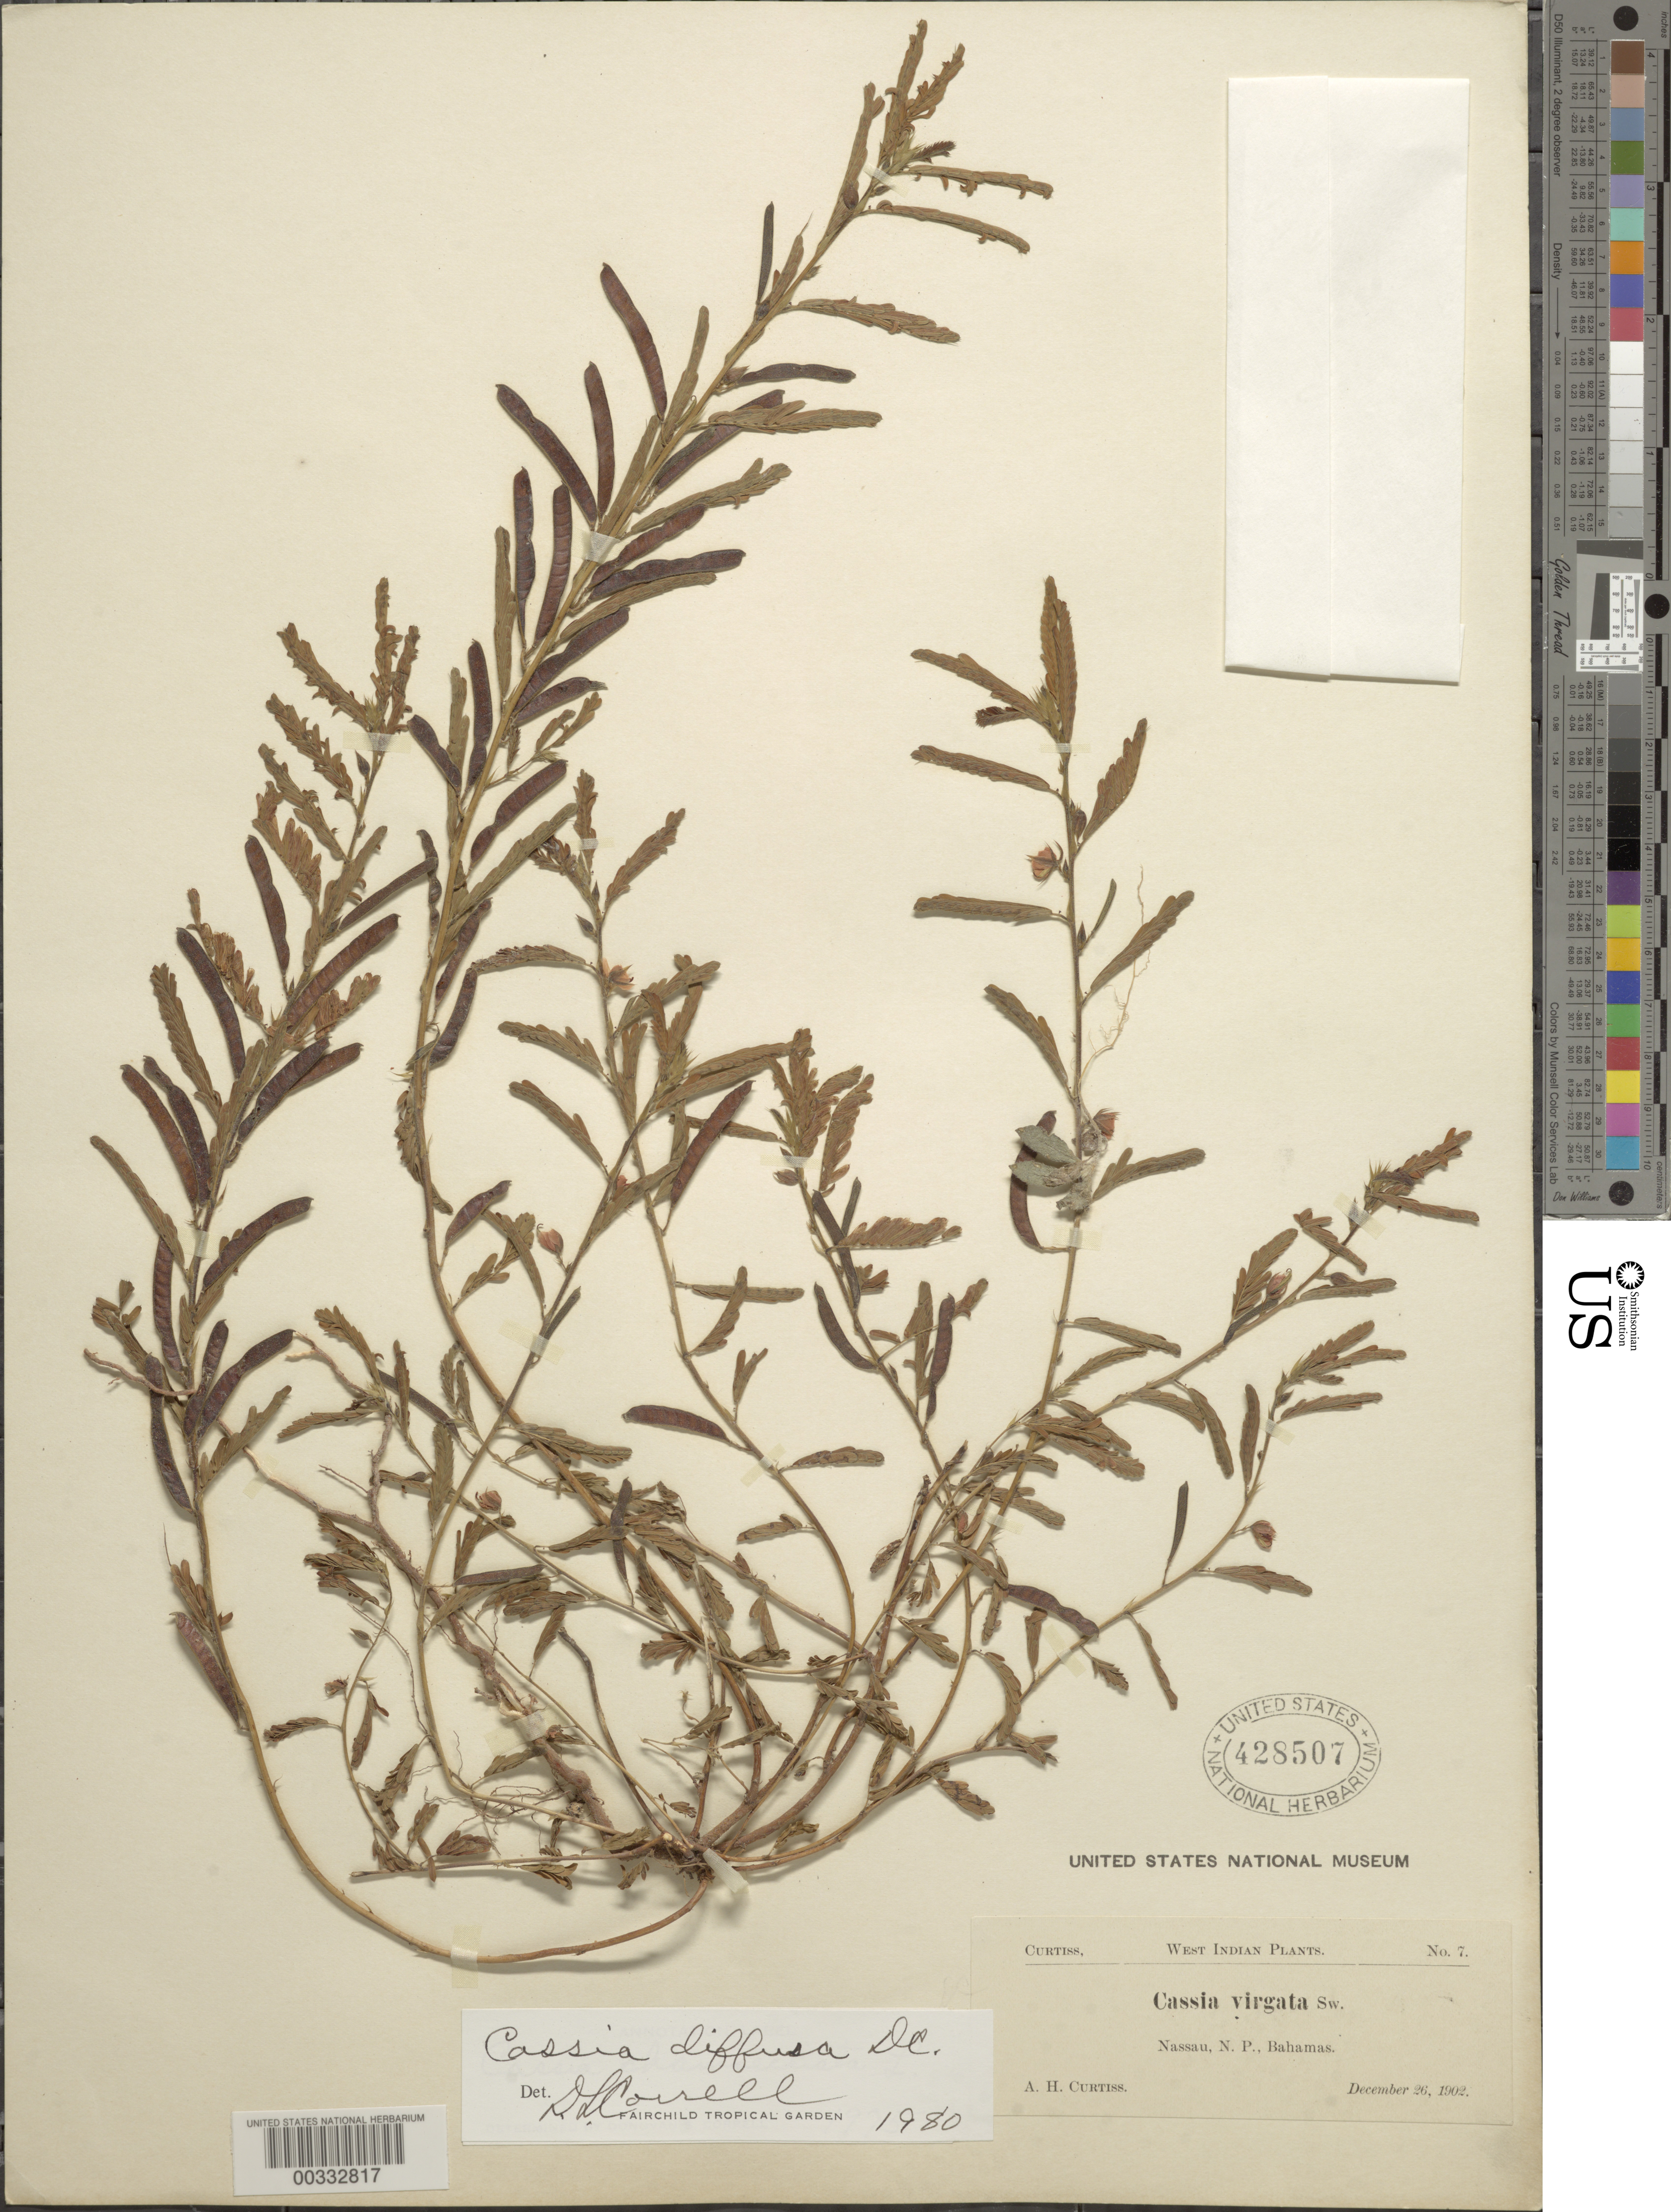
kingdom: Plantae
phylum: Tracheophyta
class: Magnoliopsida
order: Fabales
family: Fabaceae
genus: Senna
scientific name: Senna diffusa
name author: DC.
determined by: Correll, D. S.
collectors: A. H. Curtiss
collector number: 7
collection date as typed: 26 Dec 1902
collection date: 1902-12-26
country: Bahamas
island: New Providence Island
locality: Nassau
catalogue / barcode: US 428507